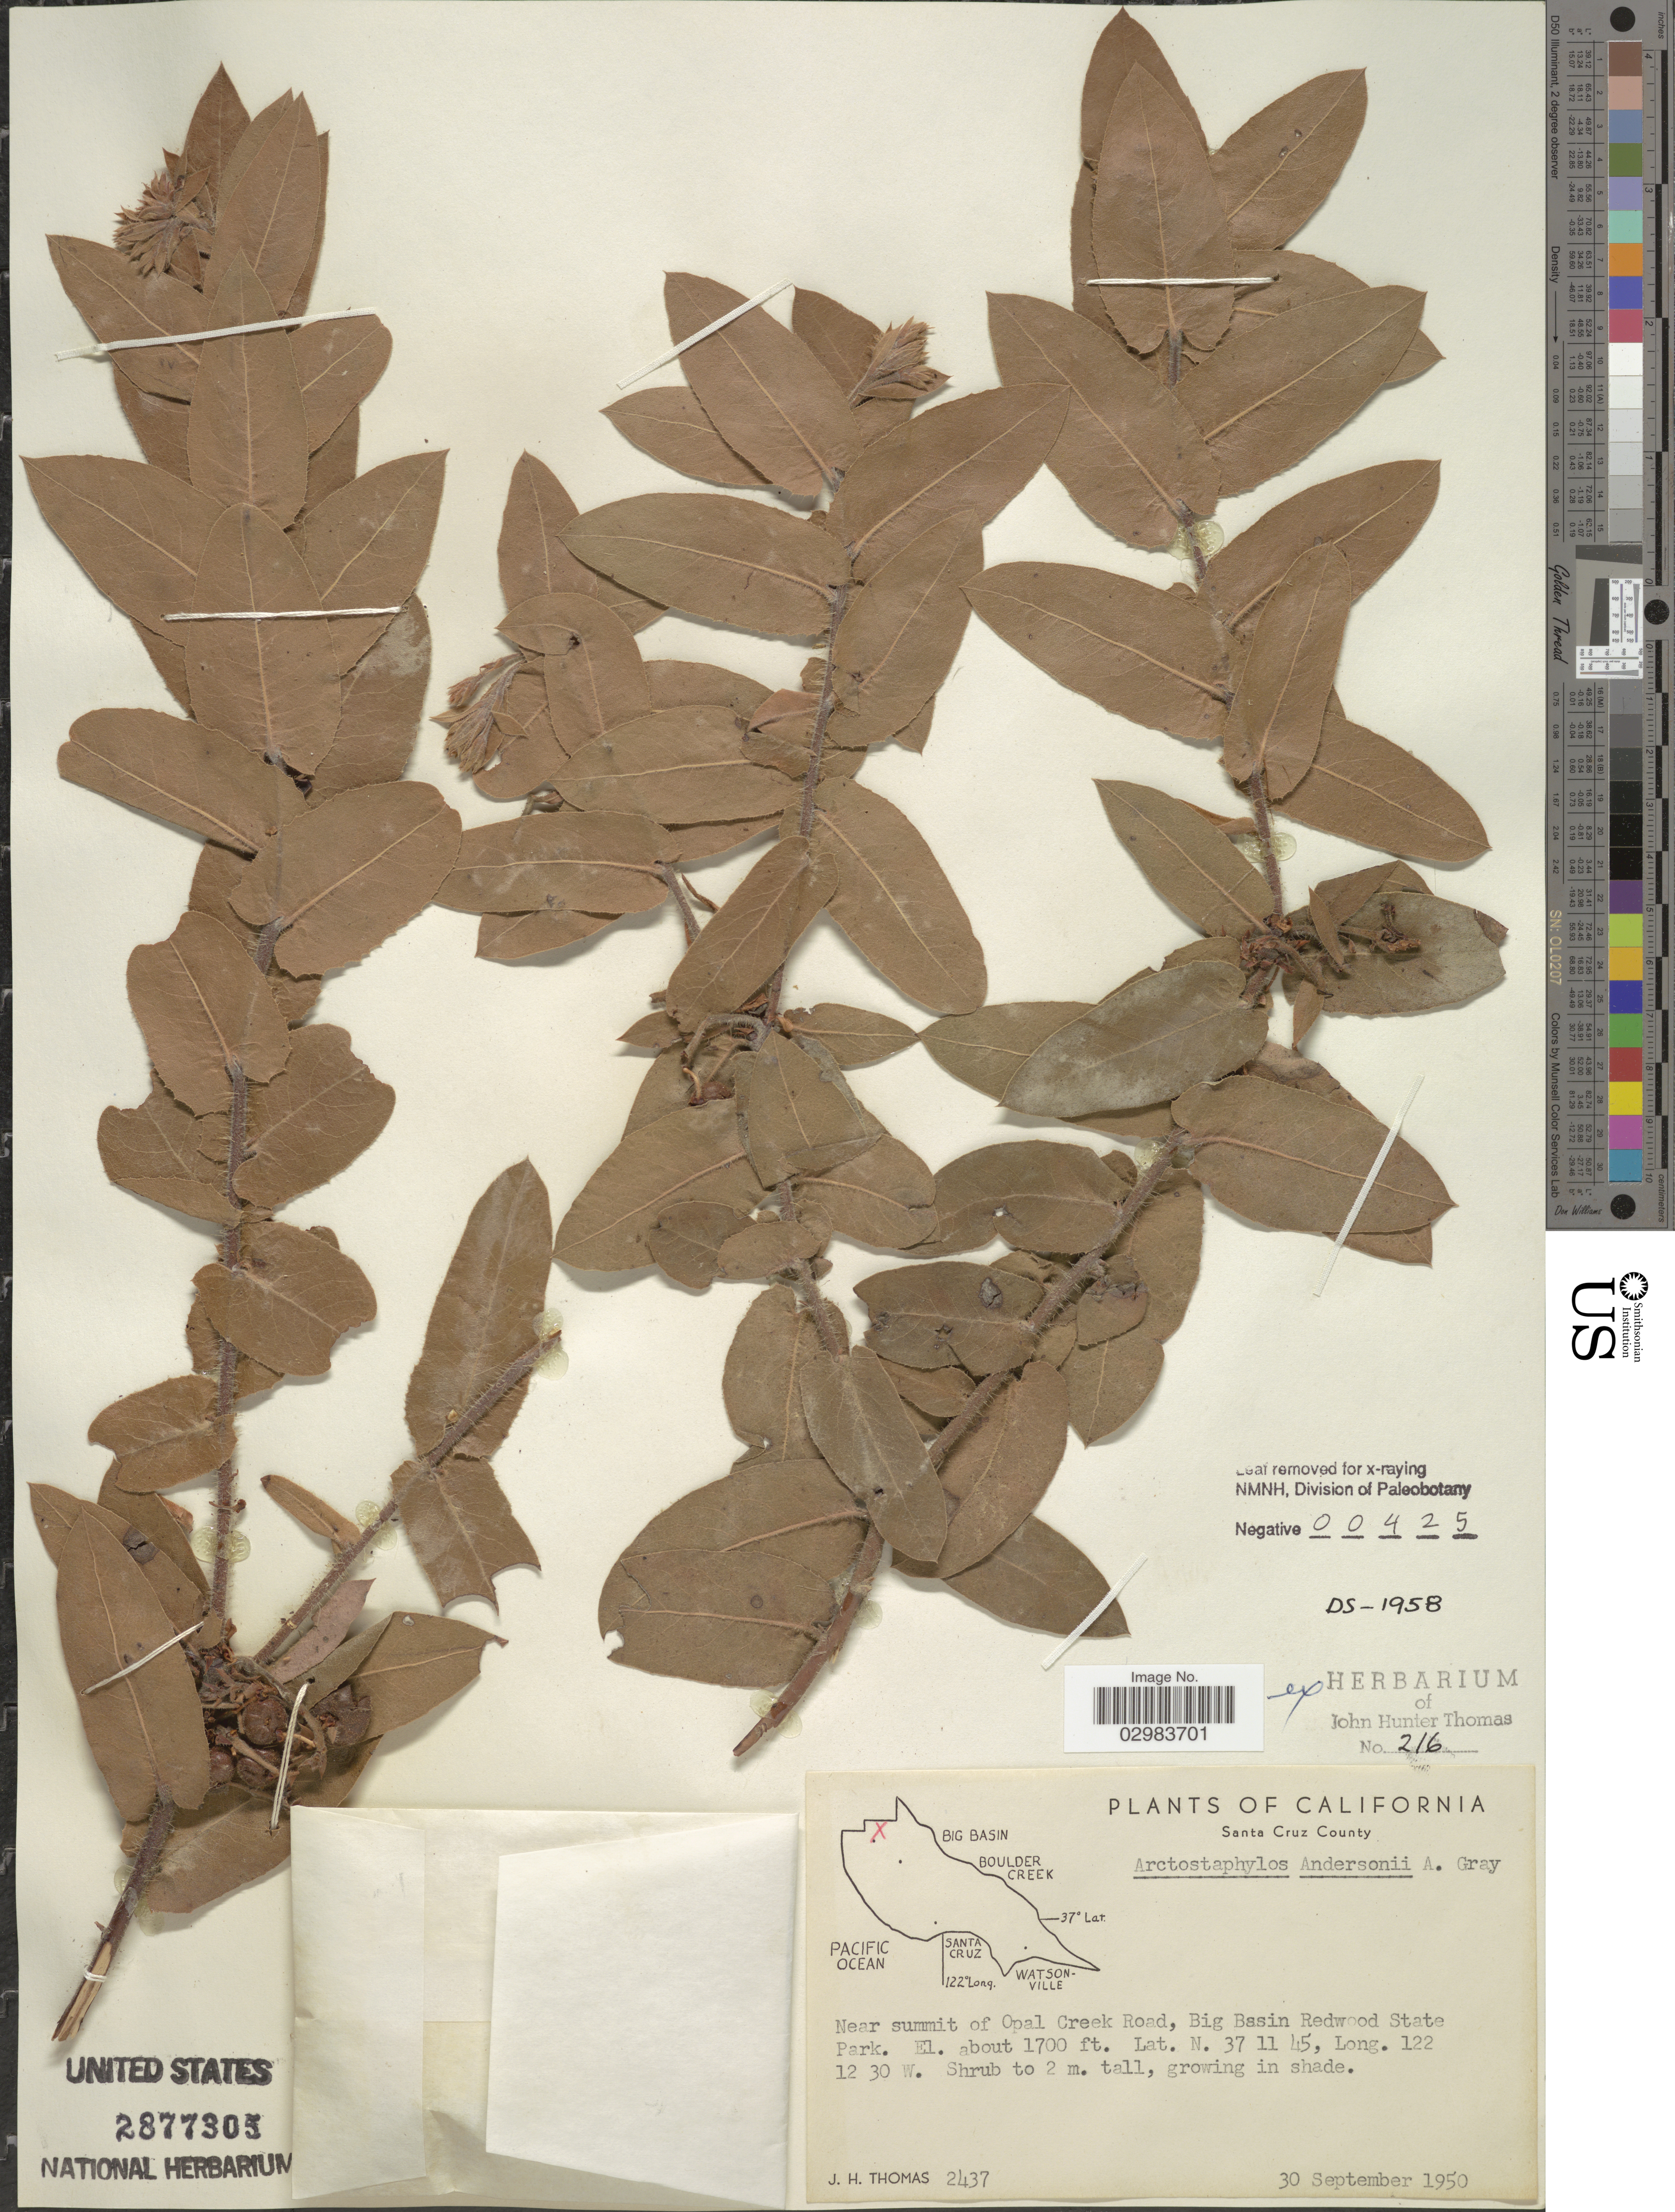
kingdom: Plantae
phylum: Tracheophyta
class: Magnoliopsida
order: Ericales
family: Ericaceae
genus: Arctostaphylos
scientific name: Arctostaphylos andersonii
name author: A. Gray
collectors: J. H. Thomas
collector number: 2437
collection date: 1950-09-30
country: United States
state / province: California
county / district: Santa Cruz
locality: Santa Cruz County. Near summit of Copal Creek Road, Big Basin Redwood State Park.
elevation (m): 518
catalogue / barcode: US 2877305